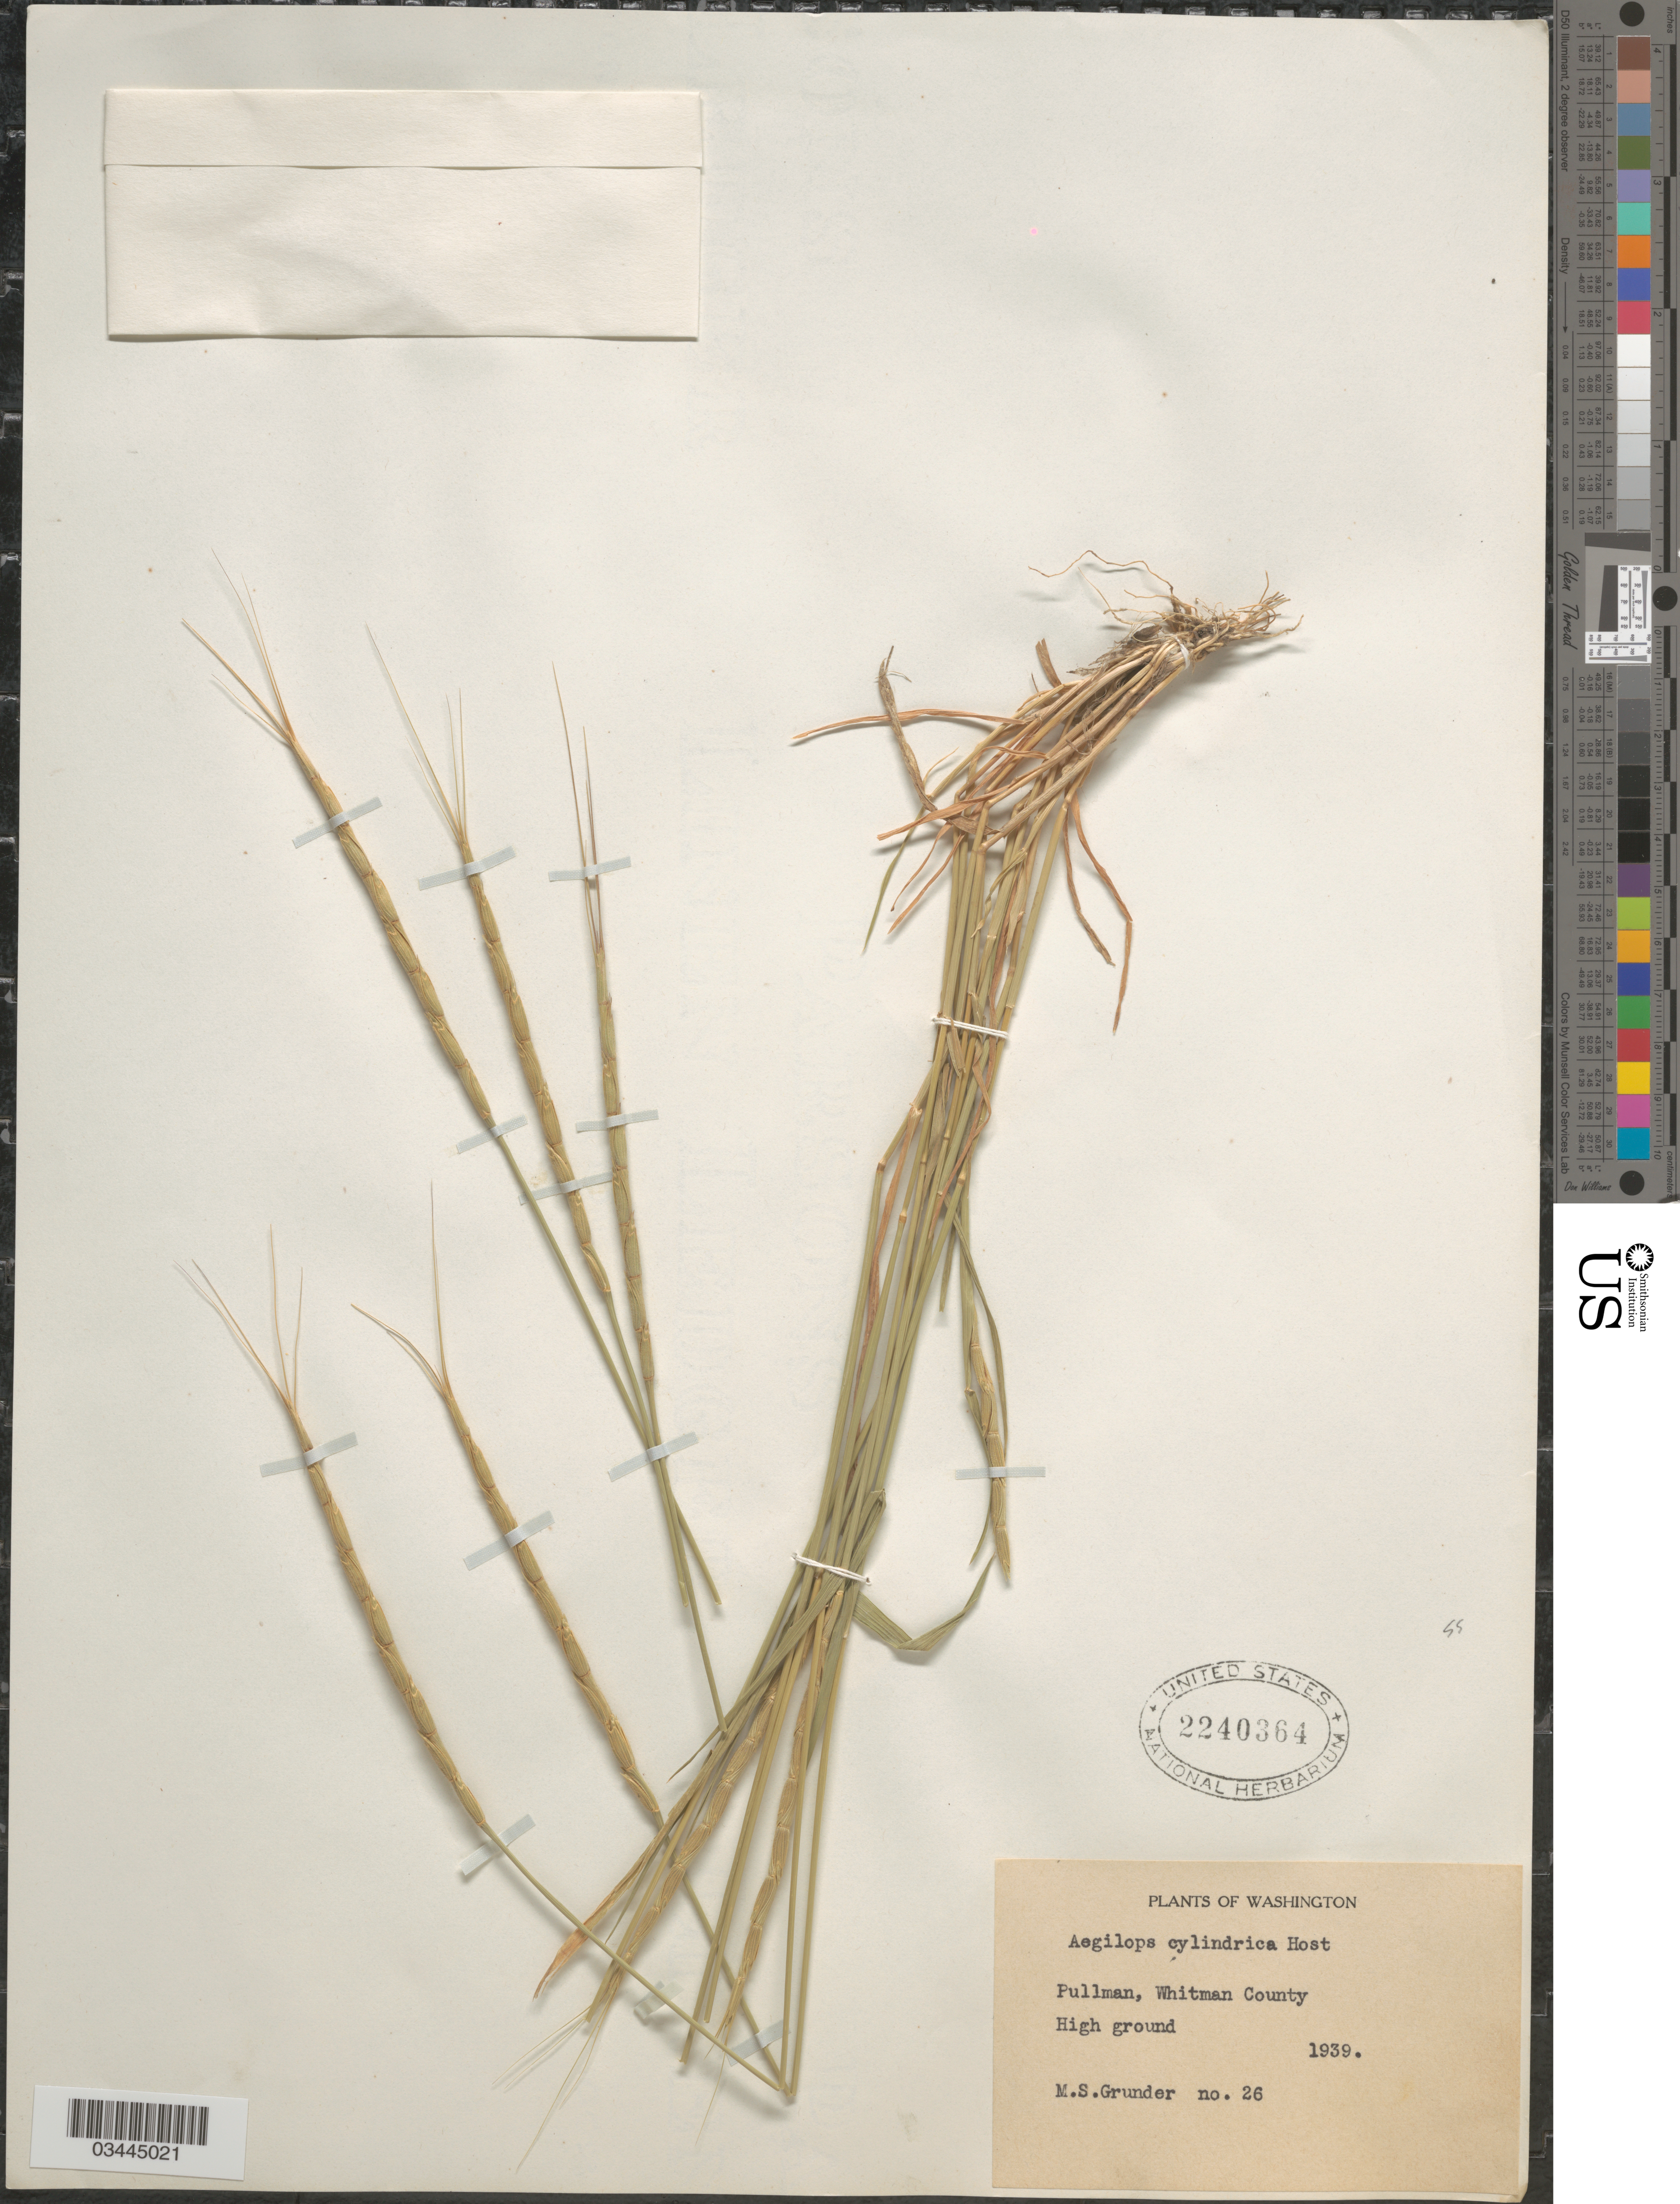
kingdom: Plantae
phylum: Tracheophyta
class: Liliopsida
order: Poales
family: Poaceae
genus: Aegilops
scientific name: Aegilops cylindrica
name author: Host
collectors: M. Grunder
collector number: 26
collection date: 1939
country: United States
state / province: Washington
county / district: Whitman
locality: Pullman, Whitman County. High ground.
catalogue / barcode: US 2240364